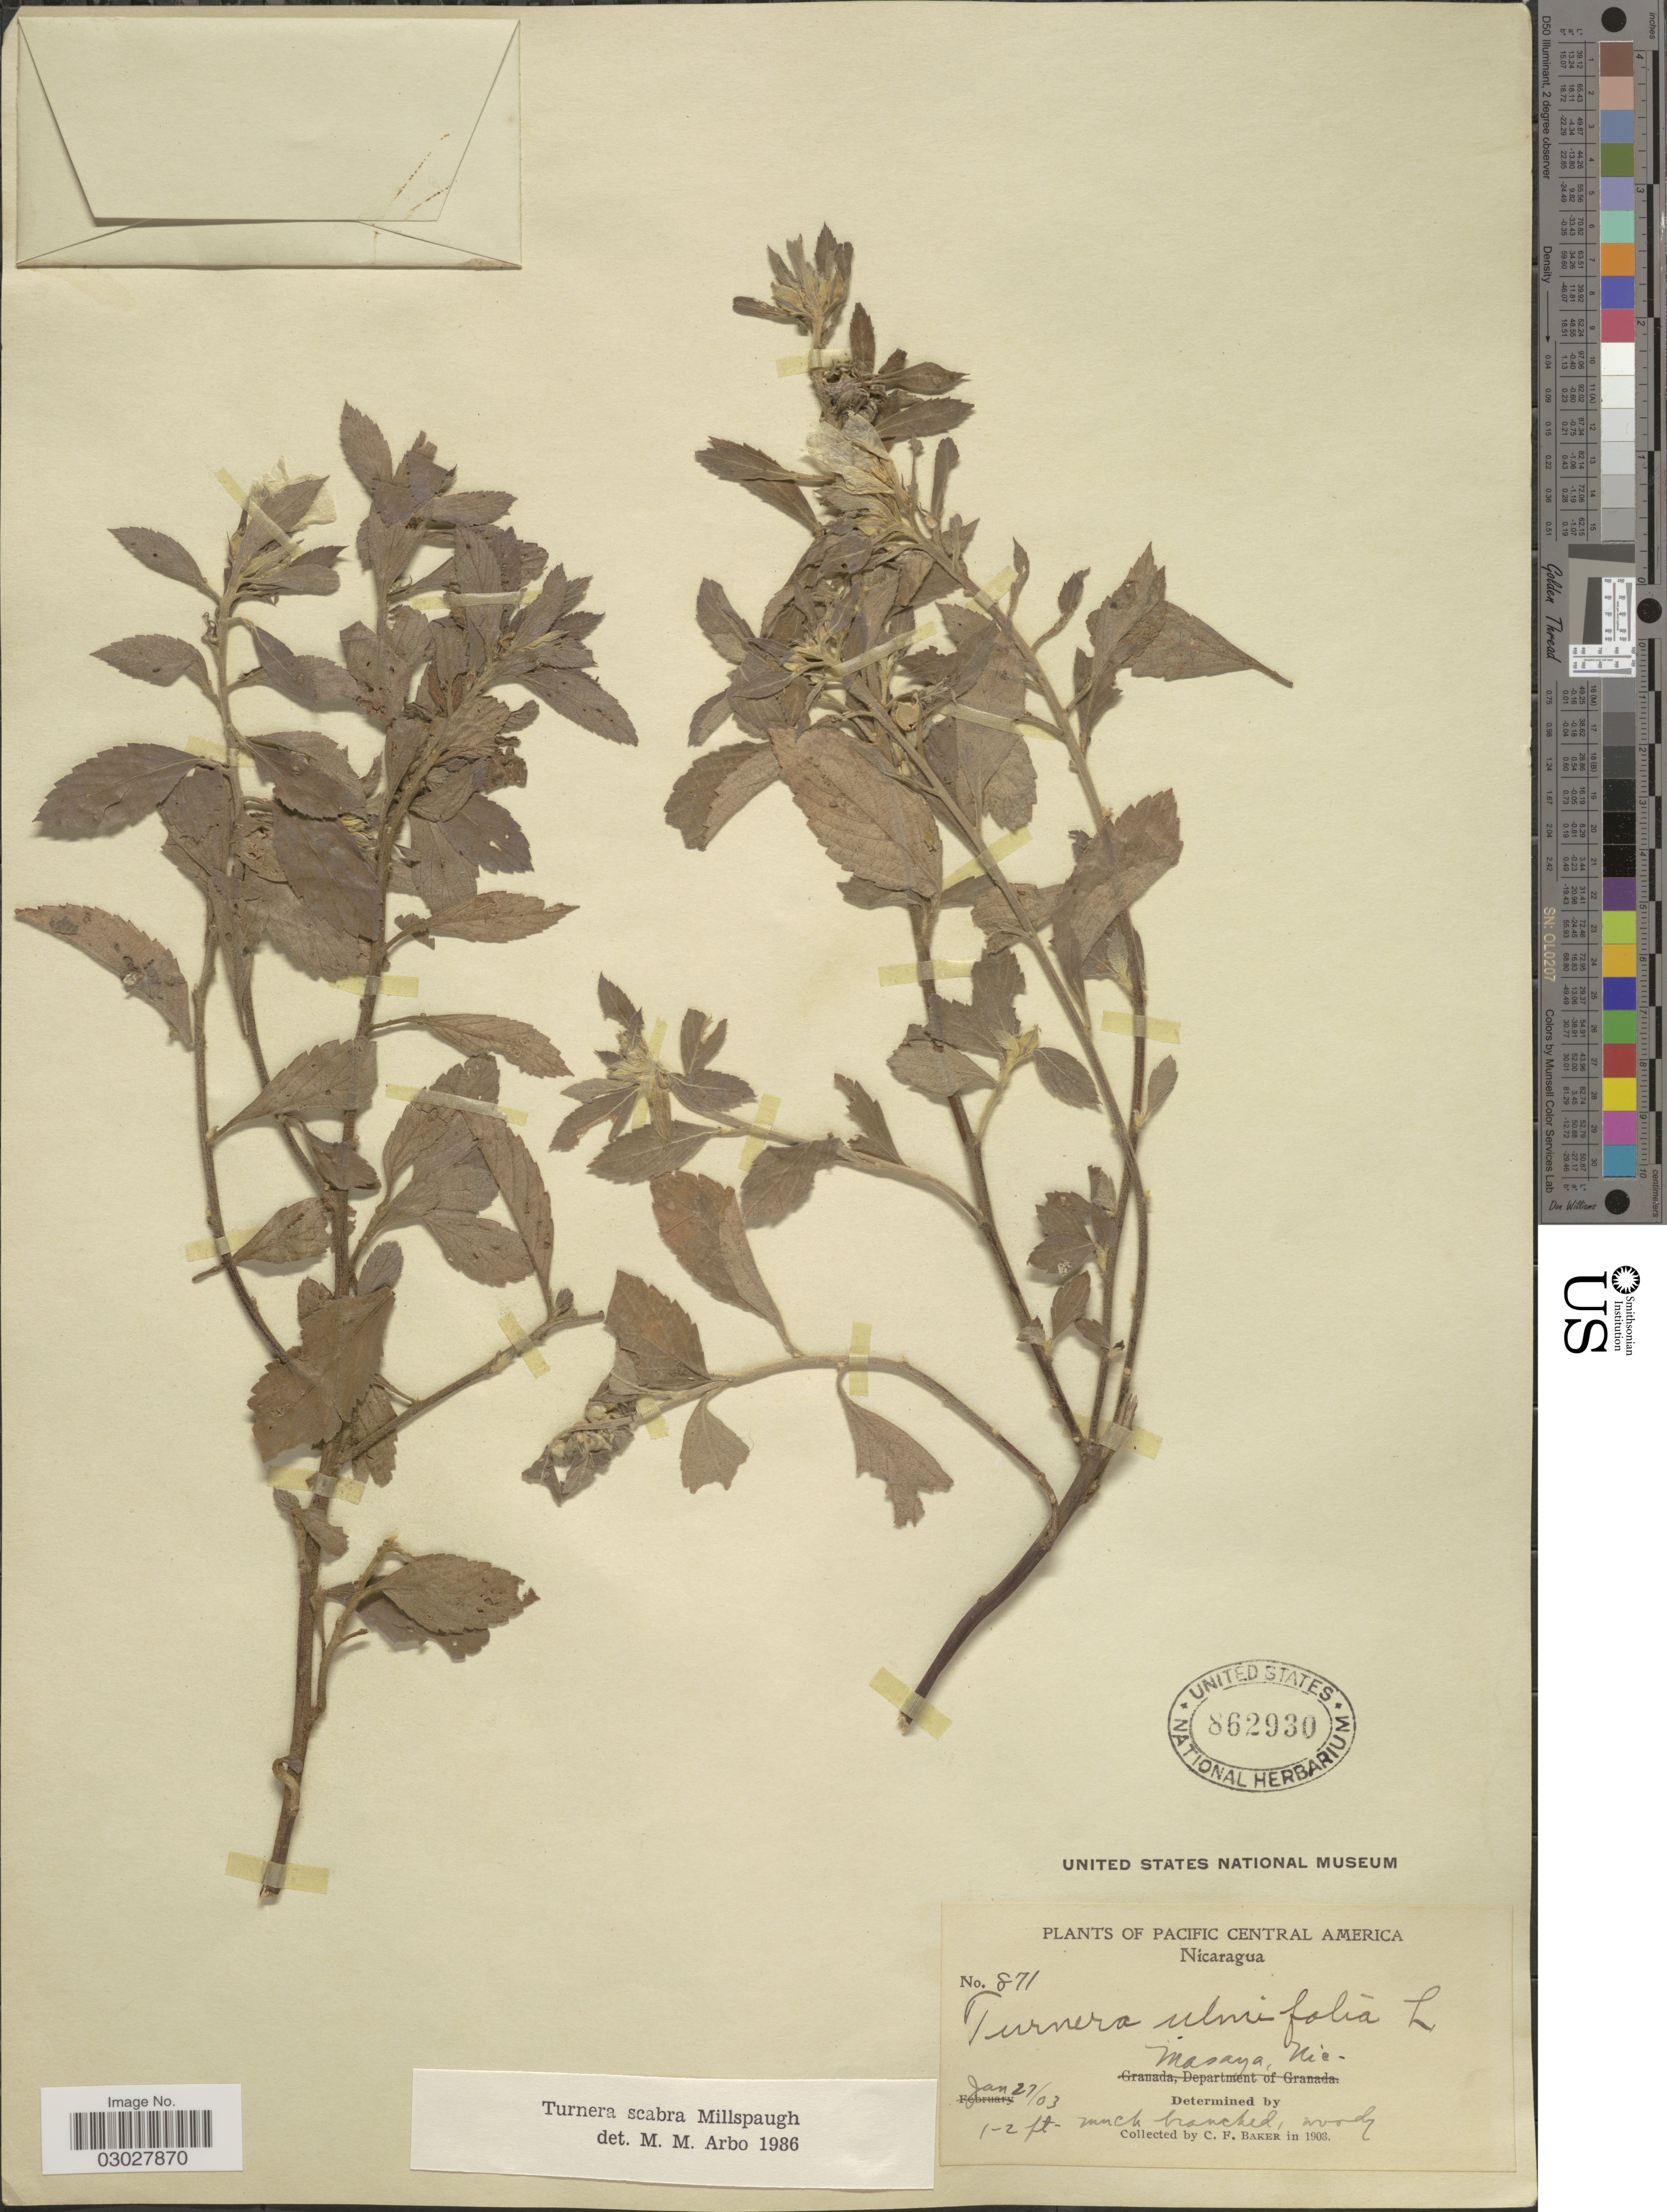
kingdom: Plantae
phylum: Tracheophyta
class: Magnoliopsida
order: Malpighiales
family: Turneraceae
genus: Turnera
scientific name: Turnera scabra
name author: Millsp.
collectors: C. F. Baker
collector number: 871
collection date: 1903-01-27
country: Nicaragua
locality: Pacific Central America. Masaya, Nic.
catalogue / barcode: US 862930